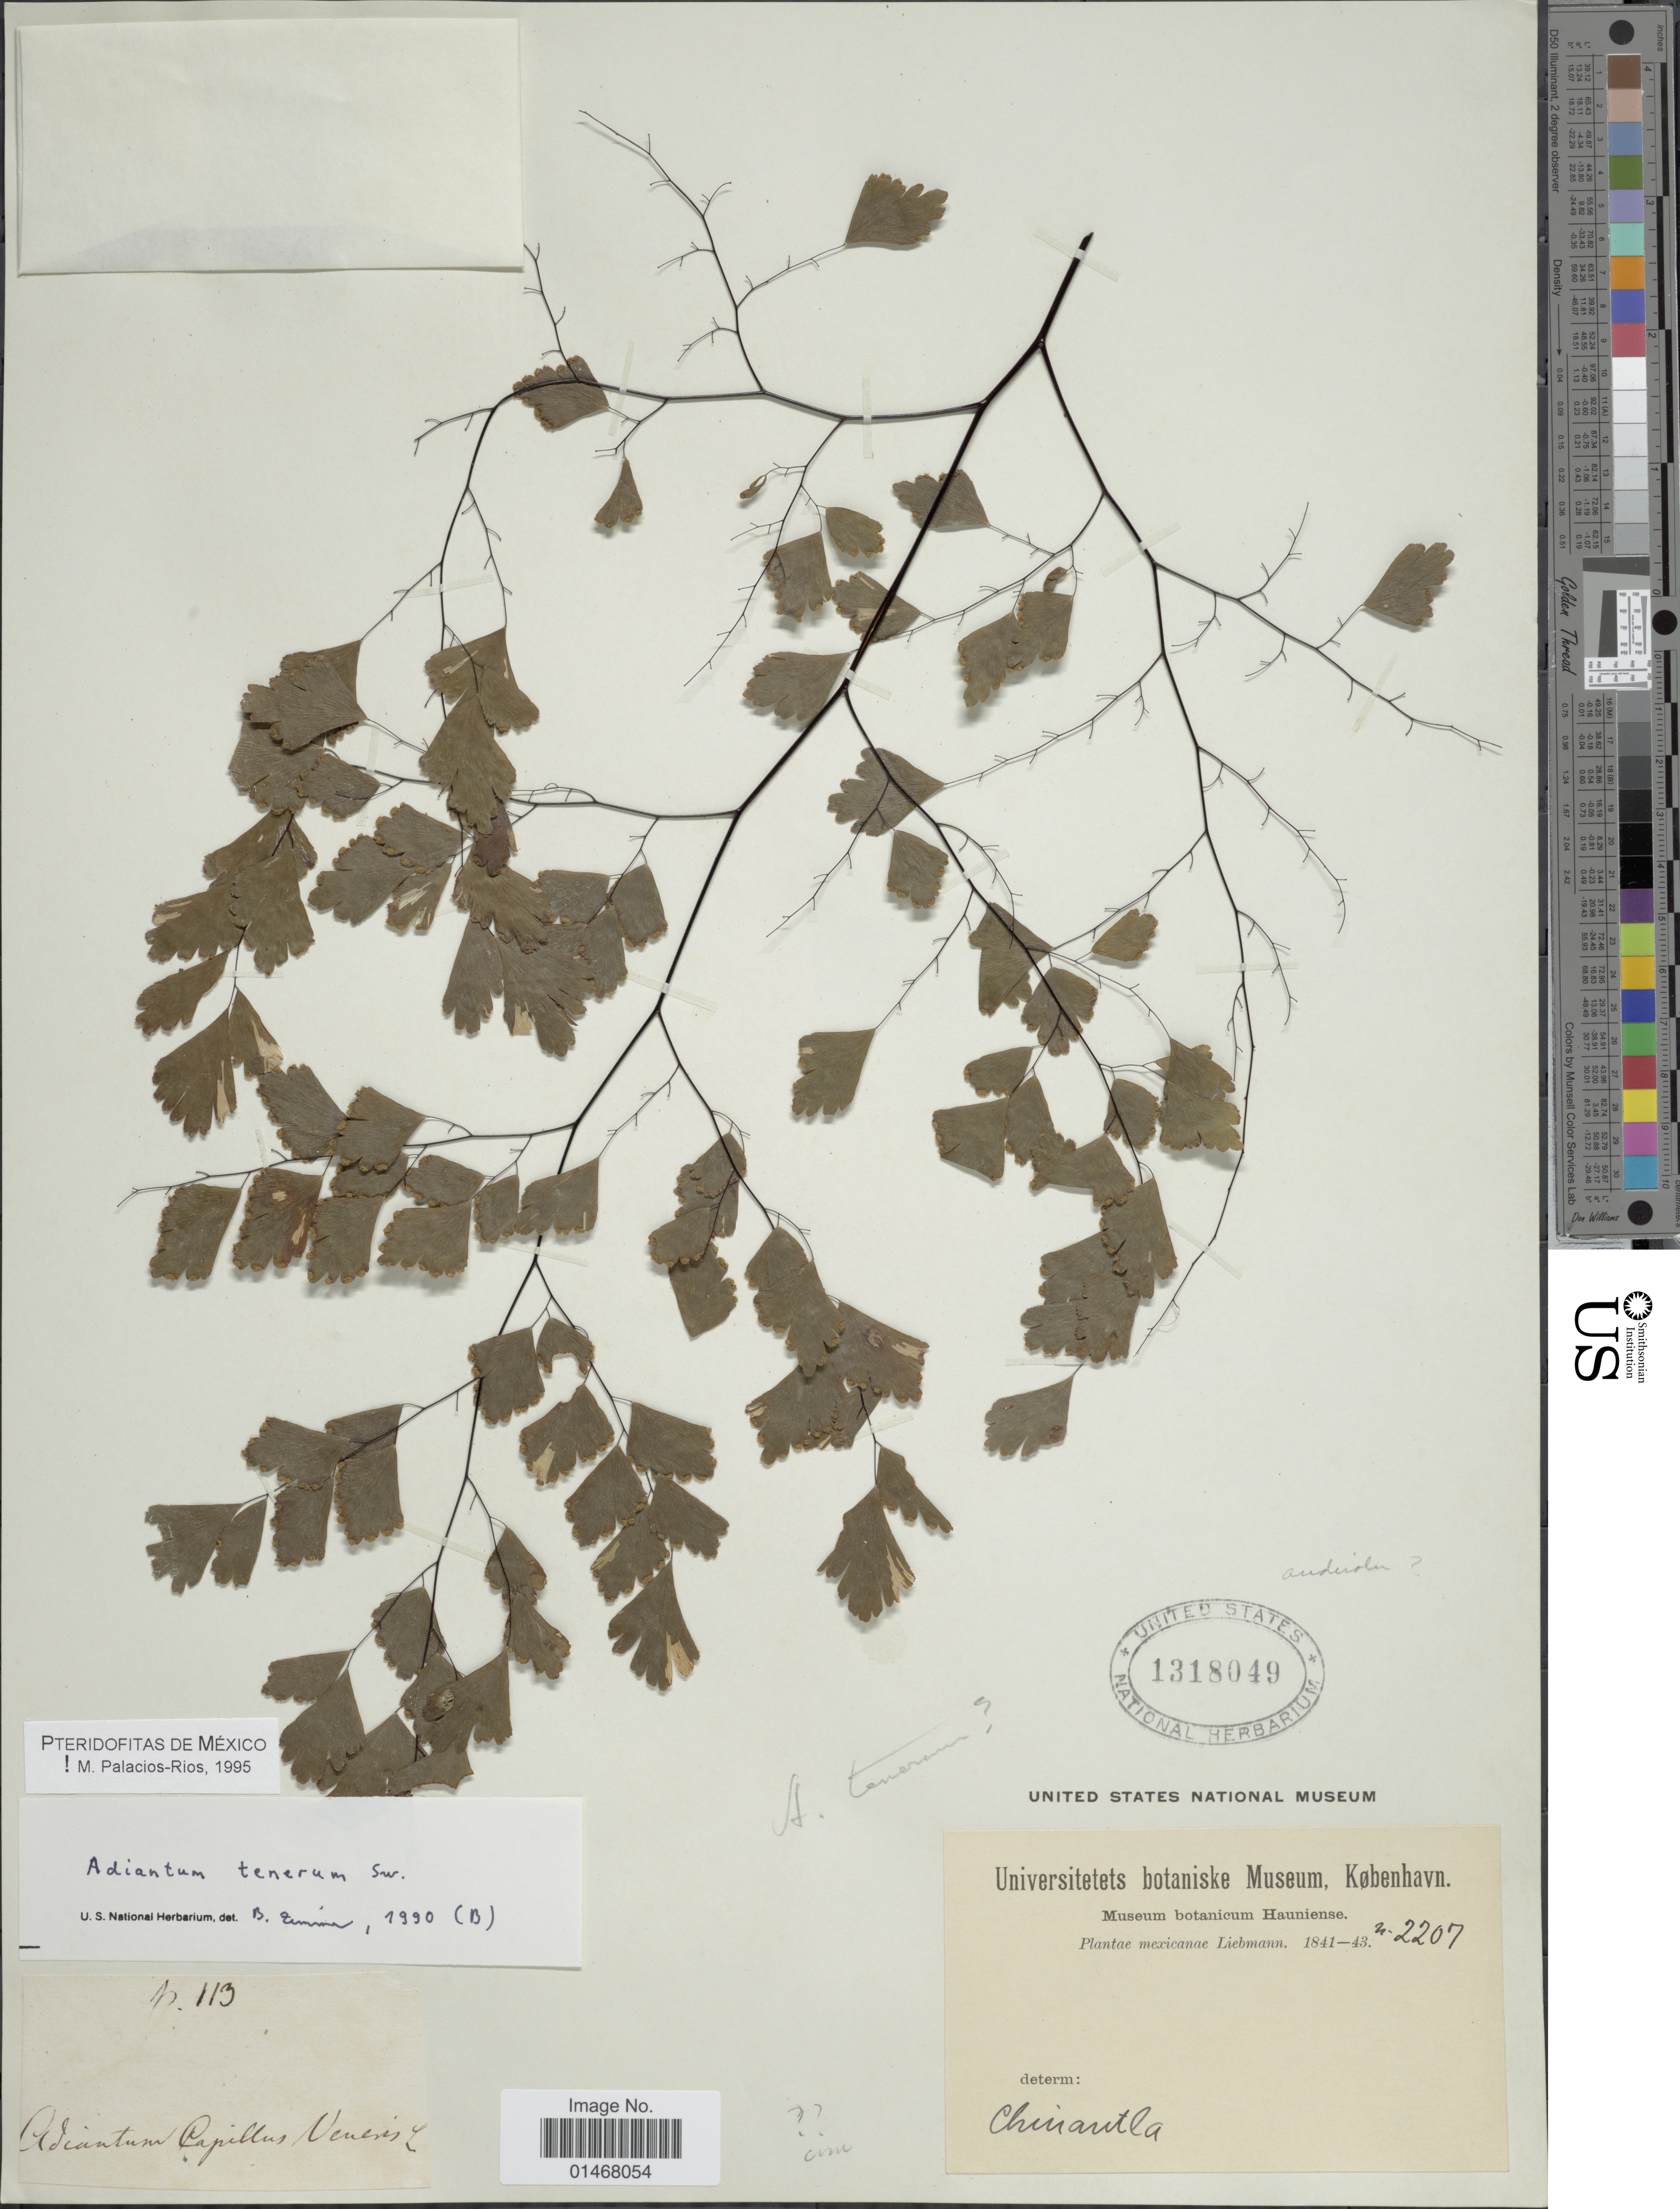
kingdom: Plantae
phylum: Tracheophyta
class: Polypodiopsida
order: Polypodiales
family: Pteridaceae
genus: Adiantum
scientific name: Adiantum tenerum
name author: Sw.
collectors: Liebmann, --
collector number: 2207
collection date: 1841/1843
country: Mexico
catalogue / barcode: US 1318049